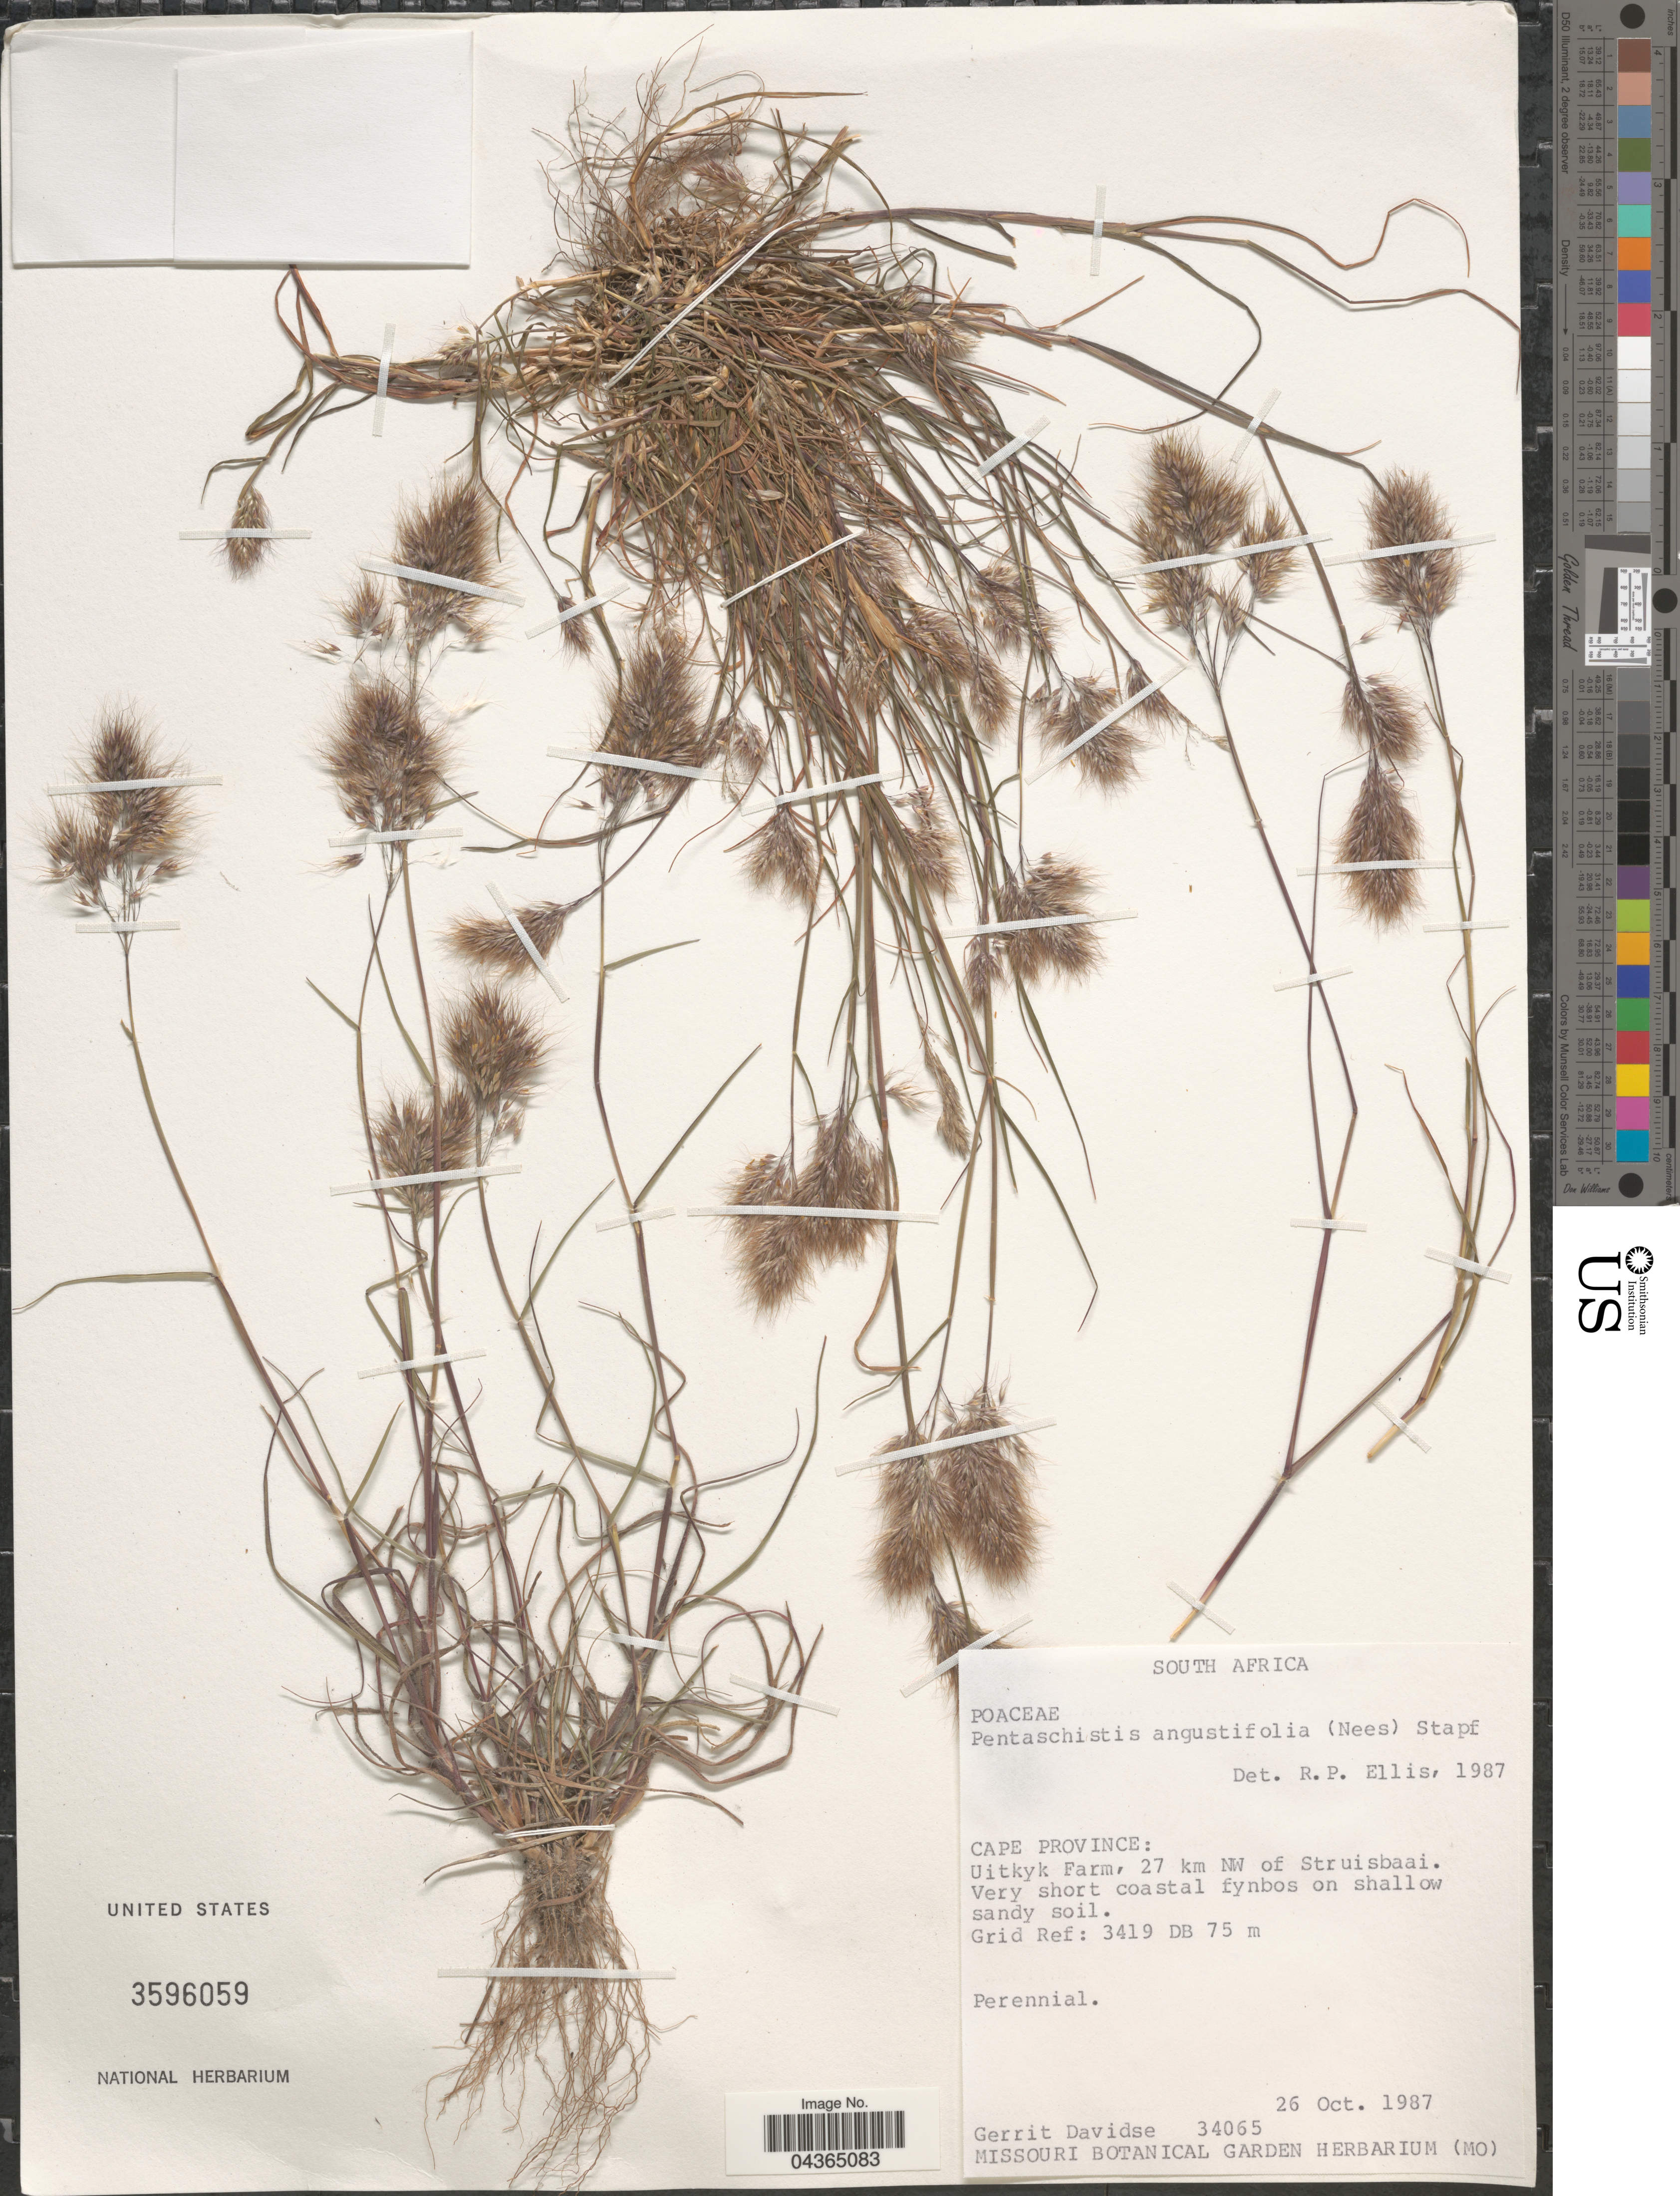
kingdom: Plantae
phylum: Tracheophyta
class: Liliopsida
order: Poales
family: Poaceae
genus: Pentameris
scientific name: Pentameris pallida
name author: (Thunb.) Galley & H.P. Linder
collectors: G. Davidse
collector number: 34065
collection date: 1987-10-26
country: South Africa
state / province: Western Cape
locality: Uitkyk Farm, 27 km NW of Struisbaai. Very short coastal fynbos on shallow sandy soil. Grid Ref: 3419 DB.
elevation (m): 75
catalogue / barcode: US 3596059